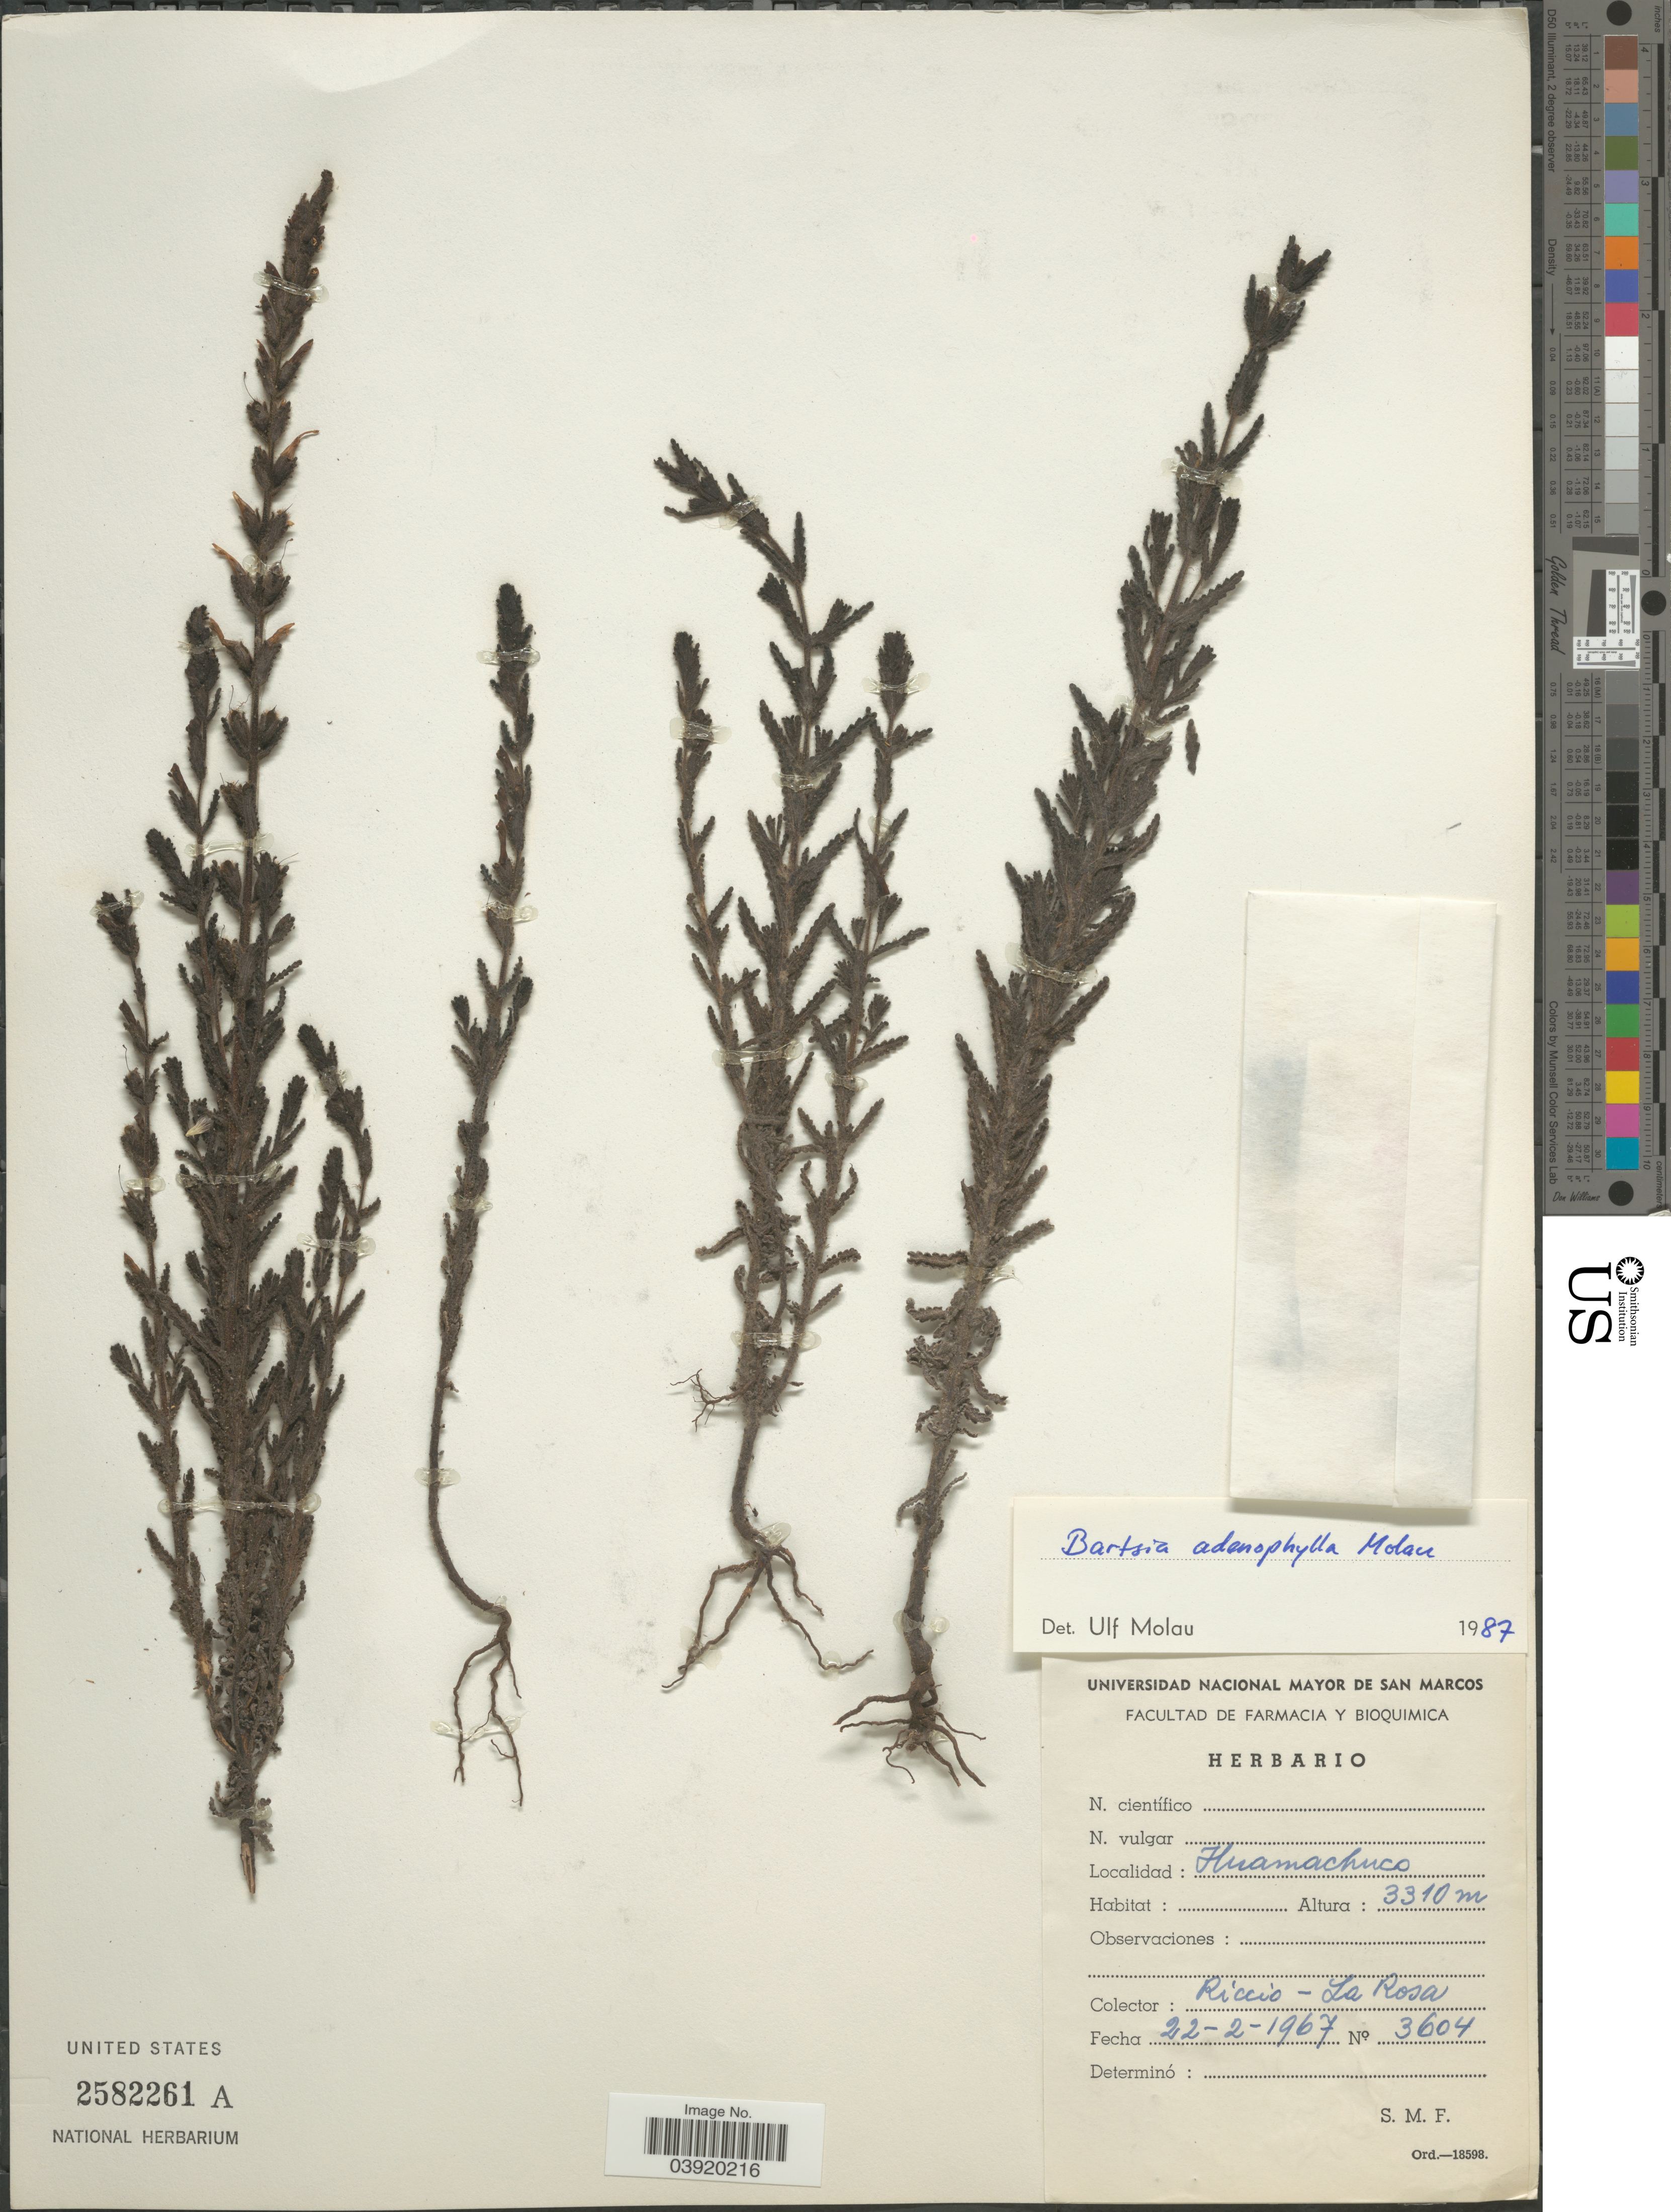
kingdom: Plantae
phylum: Tracheophyta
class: Magnoliopsida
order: Lamiales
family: Orobanchaceae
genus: Bartsia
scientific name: Bartsia adenophylla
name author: Molau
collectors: Riccio & -. La Rosa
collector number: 3604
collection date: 1967-02-22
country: Peru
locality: Huamachuco.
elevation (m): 3310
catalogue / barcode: US 2582261A